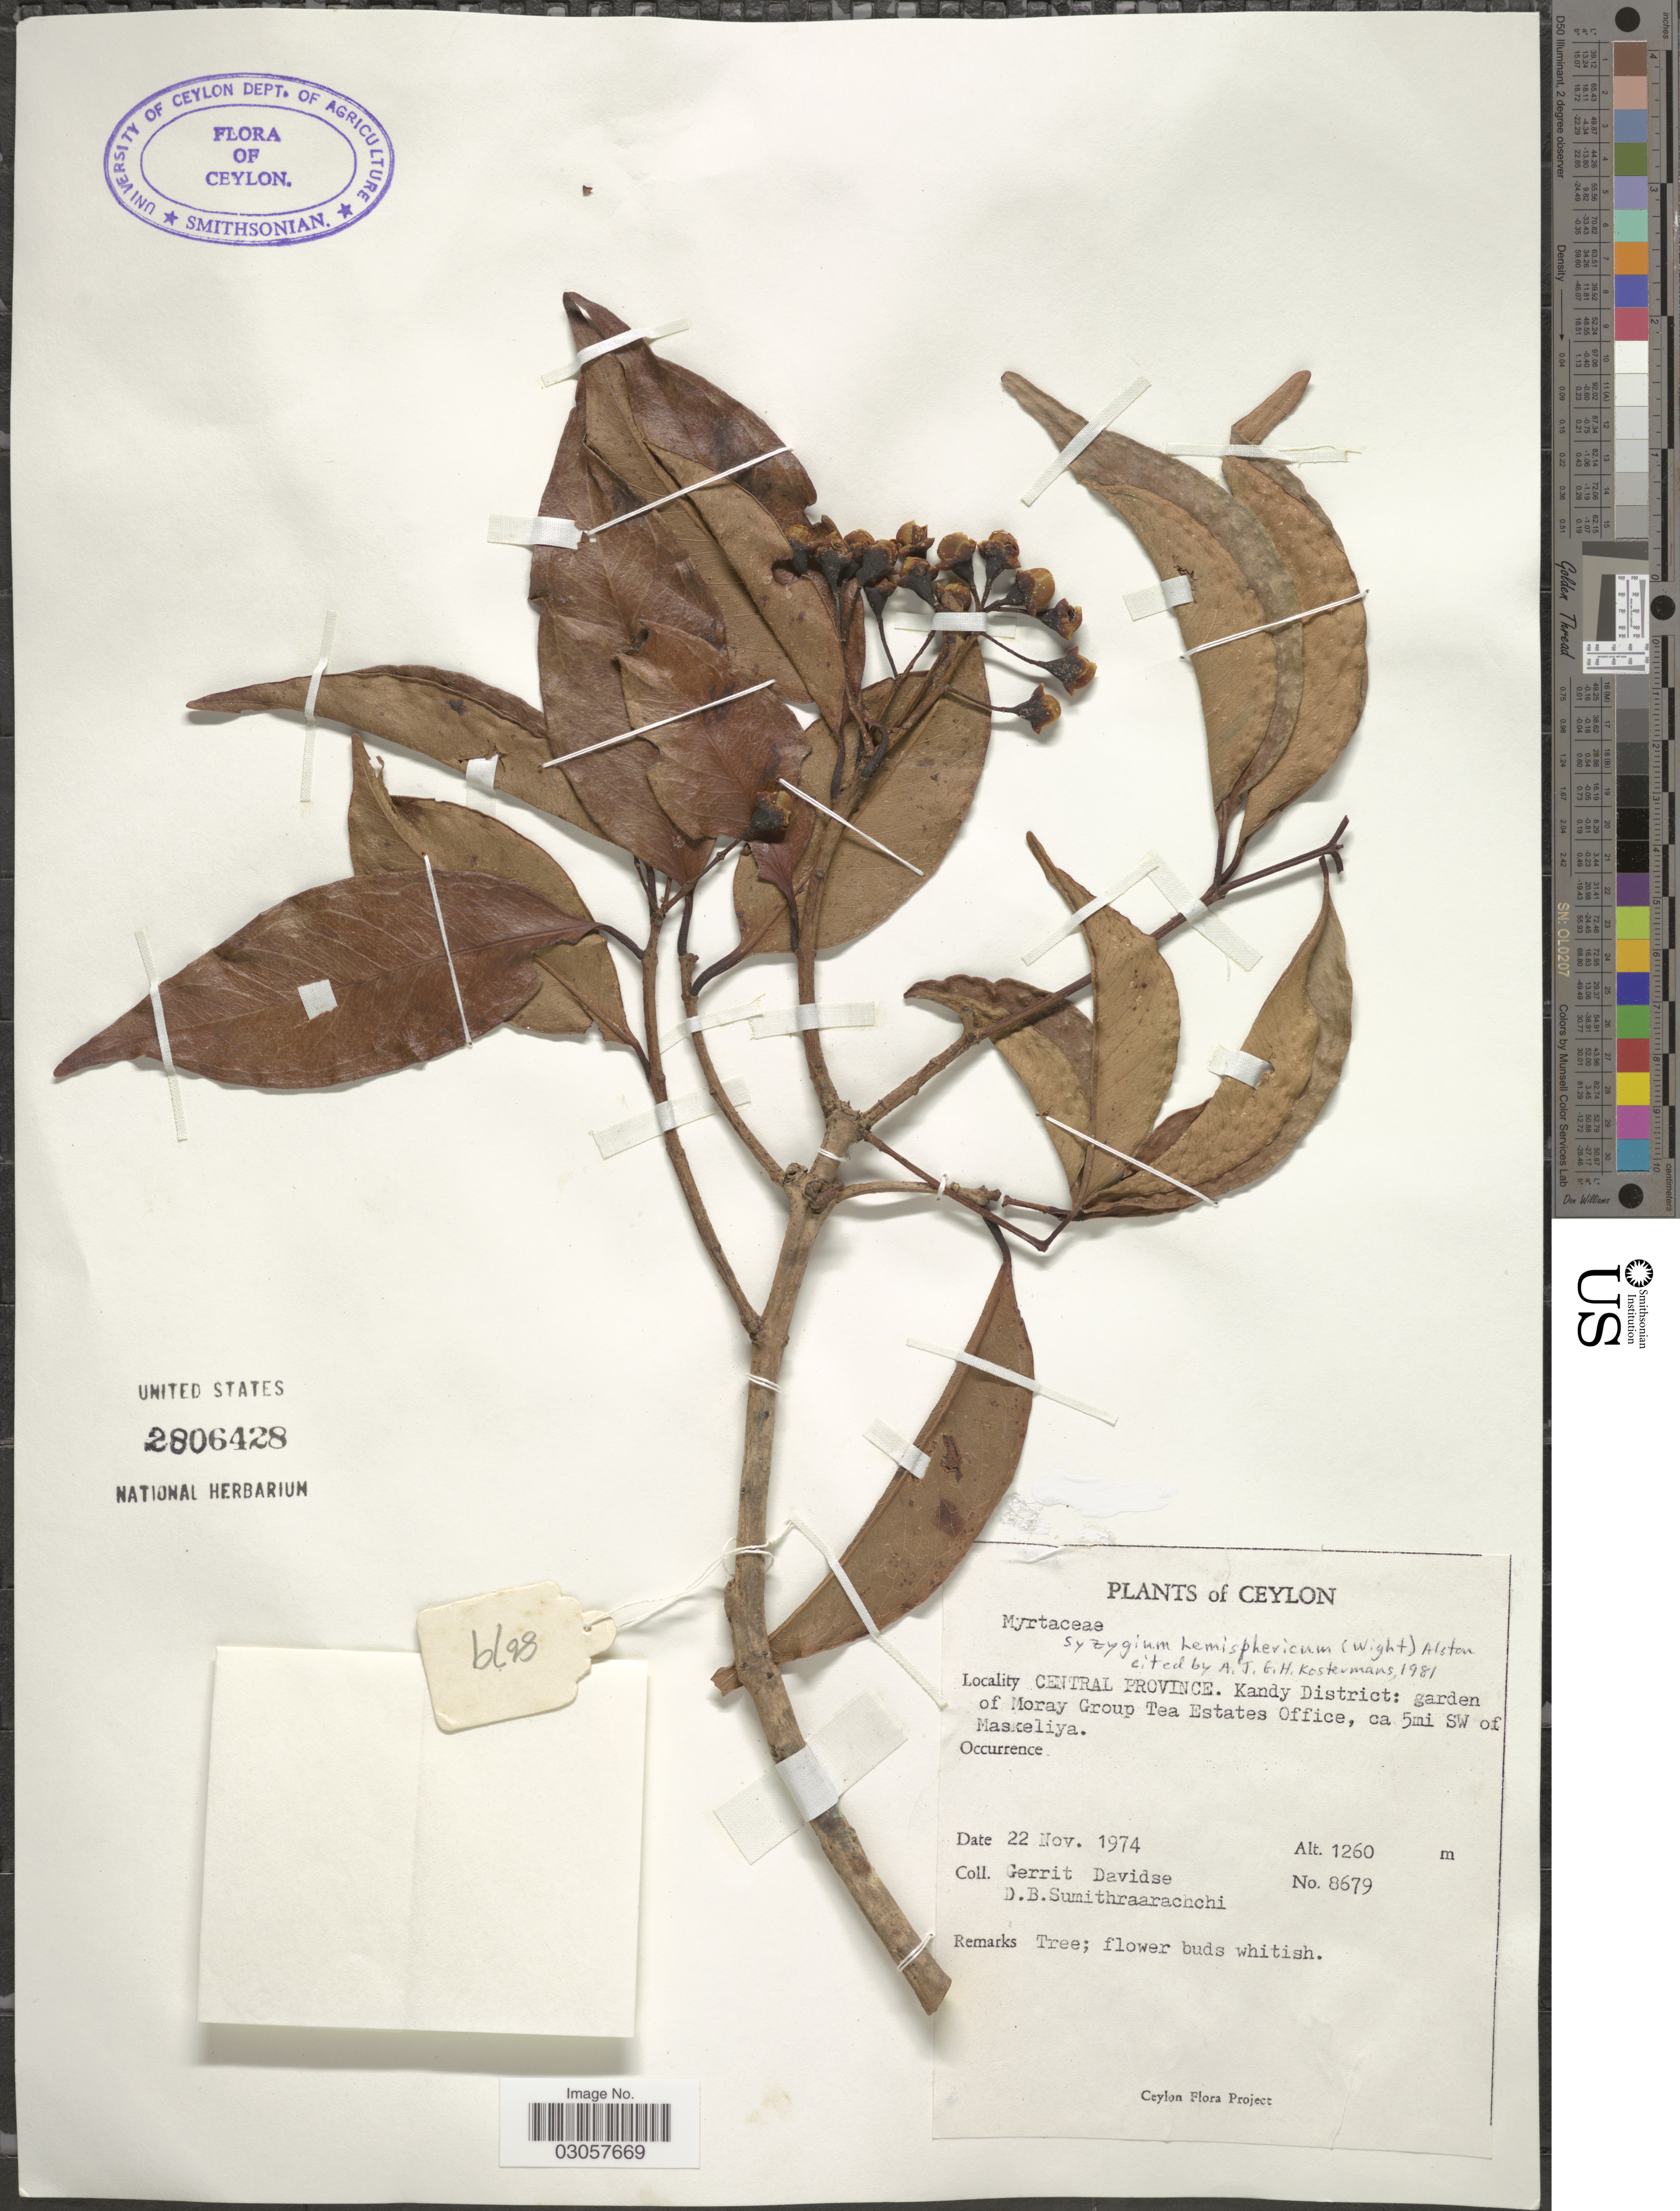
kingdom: Plantae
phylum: Tracheophyta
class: Magnoliopsida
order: Myrtales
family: Myrtaceae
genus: Syzygium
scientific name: Syzygium hemisphericum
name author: (Wight) Alston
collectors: G. Davidse & D. B. Sumithraarachchi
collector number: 8679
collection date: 1974-11-22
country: Sri Lanka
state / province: Central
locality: Ceylon. Kandy District: garden of Moray Group Tea Estates Office, ca 5mi SW of Maskeliya.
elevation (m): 1260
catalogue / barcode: US 2806428